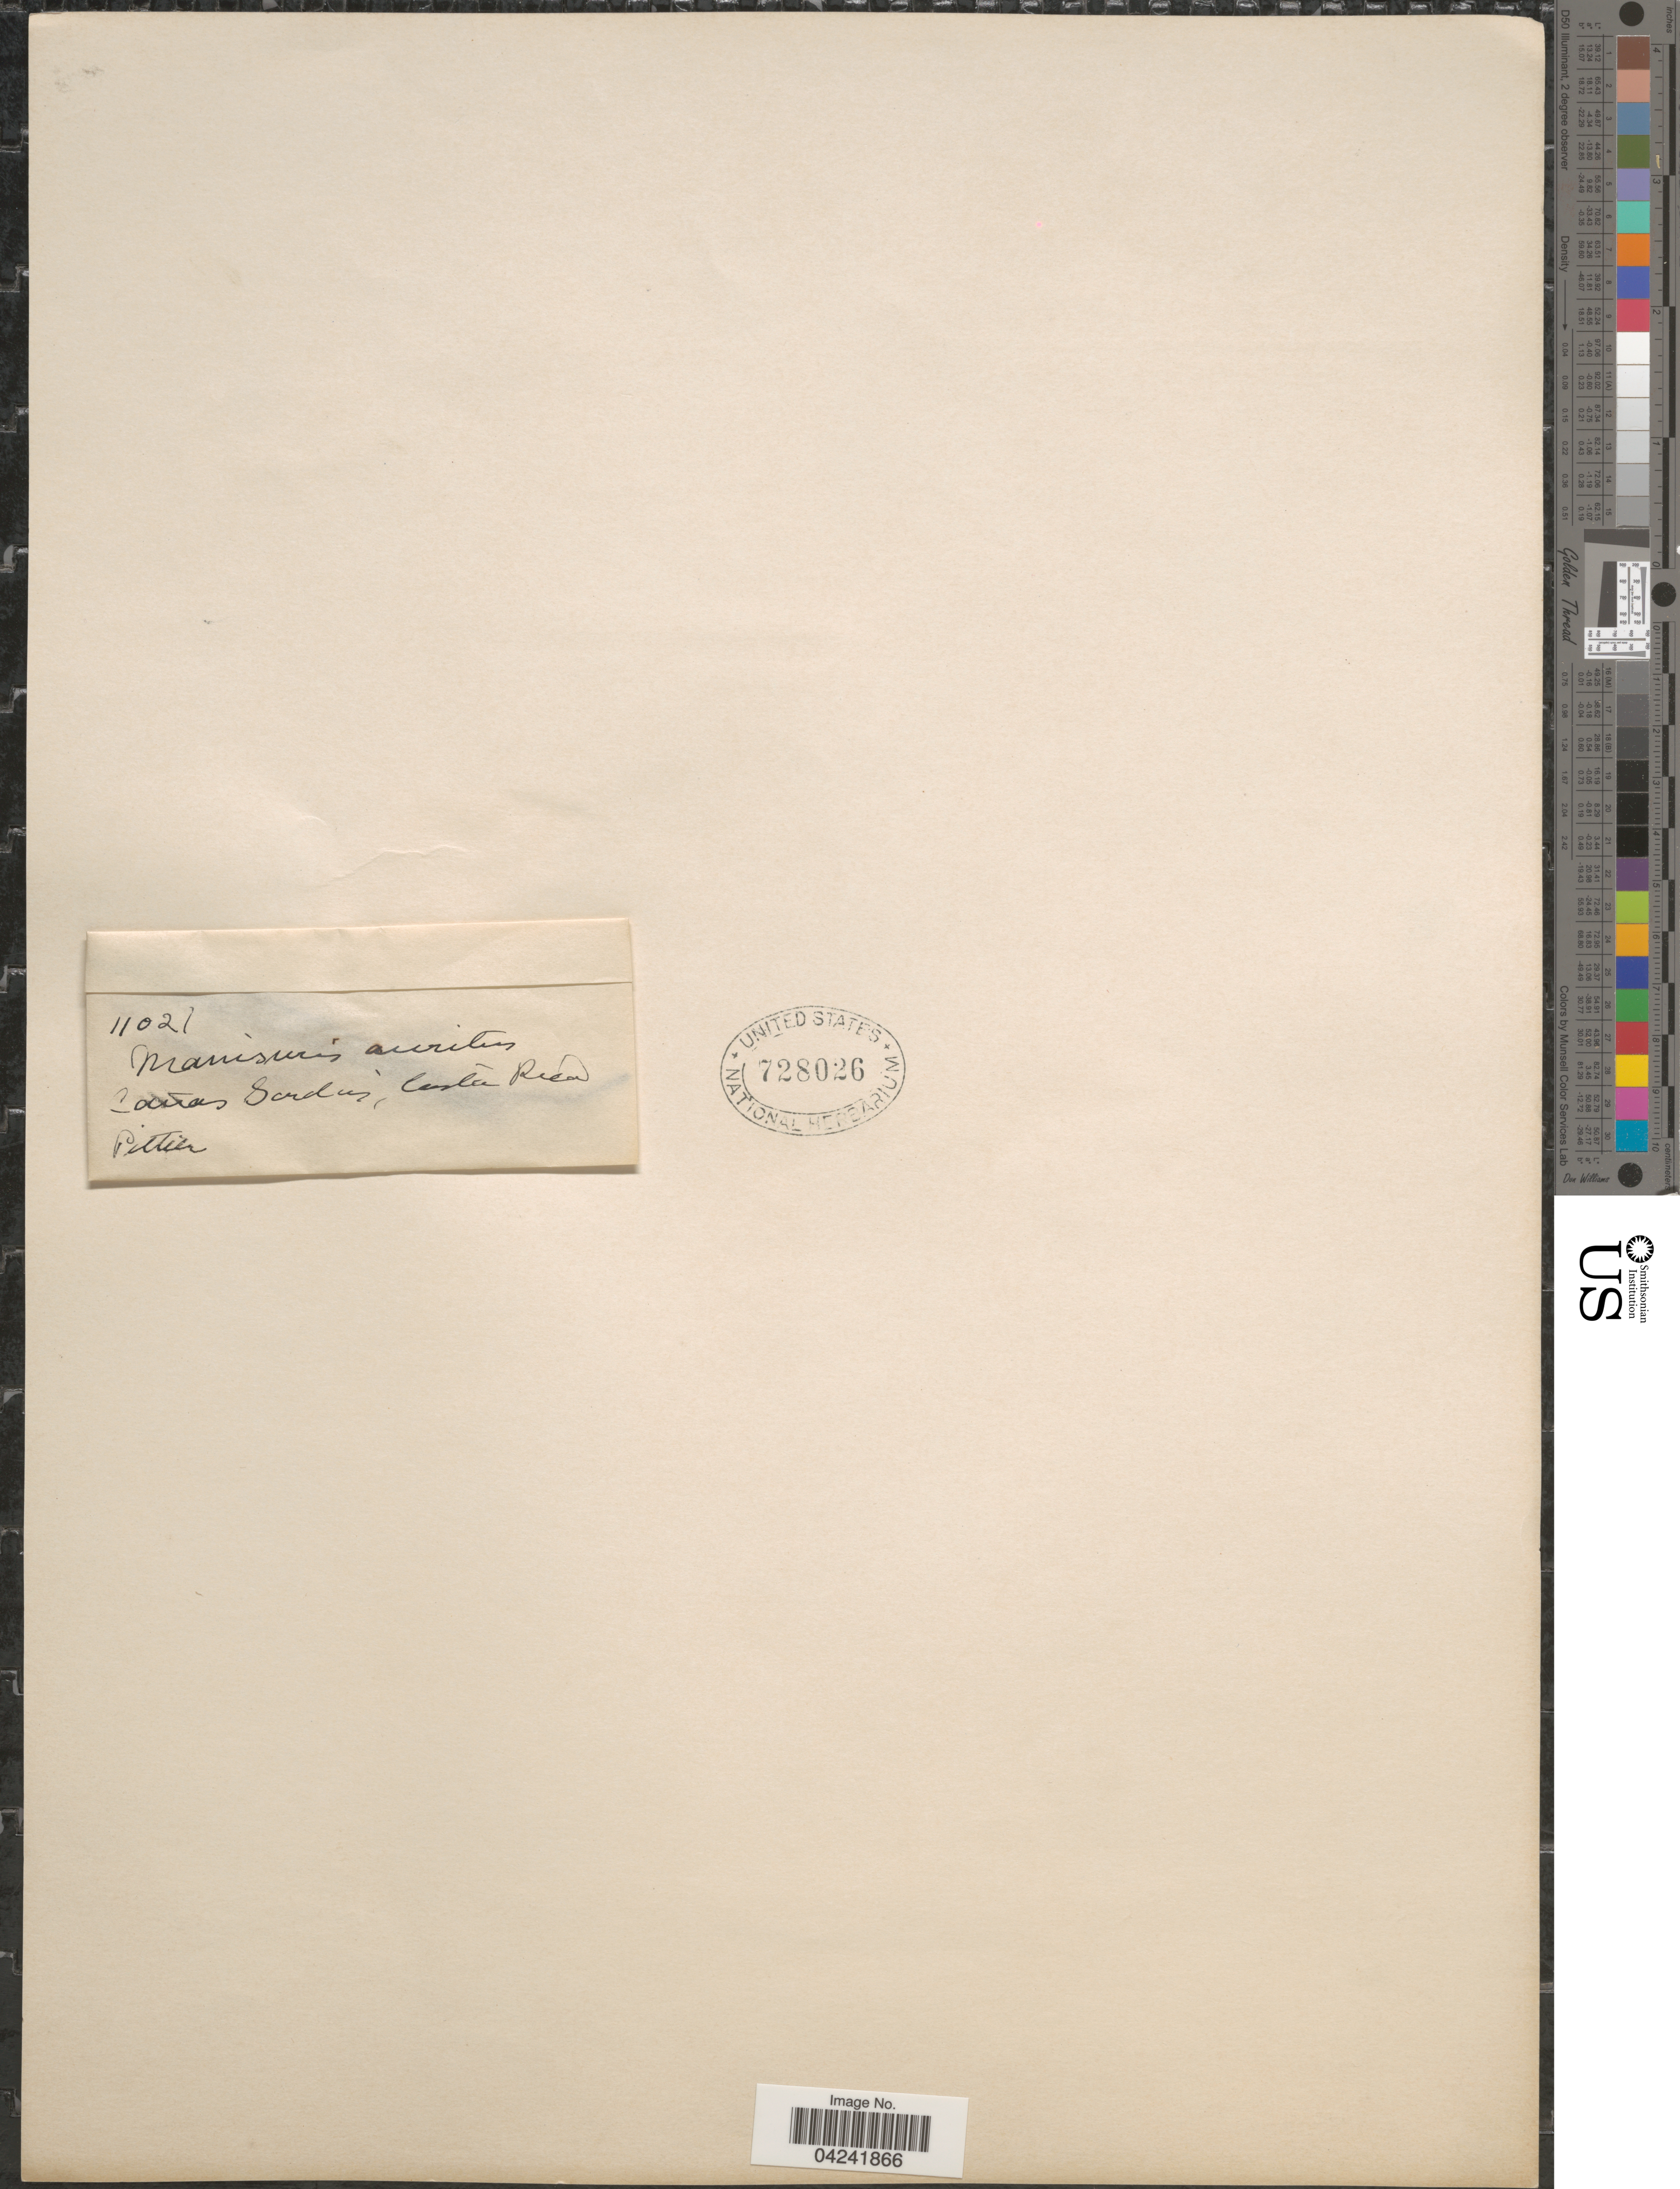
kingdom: Plantae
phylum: Tracheophyta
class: Liliopsida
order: Poales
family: Poaceae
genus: Mnesithea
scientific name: Mnesithea aurita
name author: (Steud.) de Koning & Sosef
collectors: Pittier, --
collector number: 11021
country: Costa Rica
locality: Cañas Gordas.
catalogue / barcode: US 728026